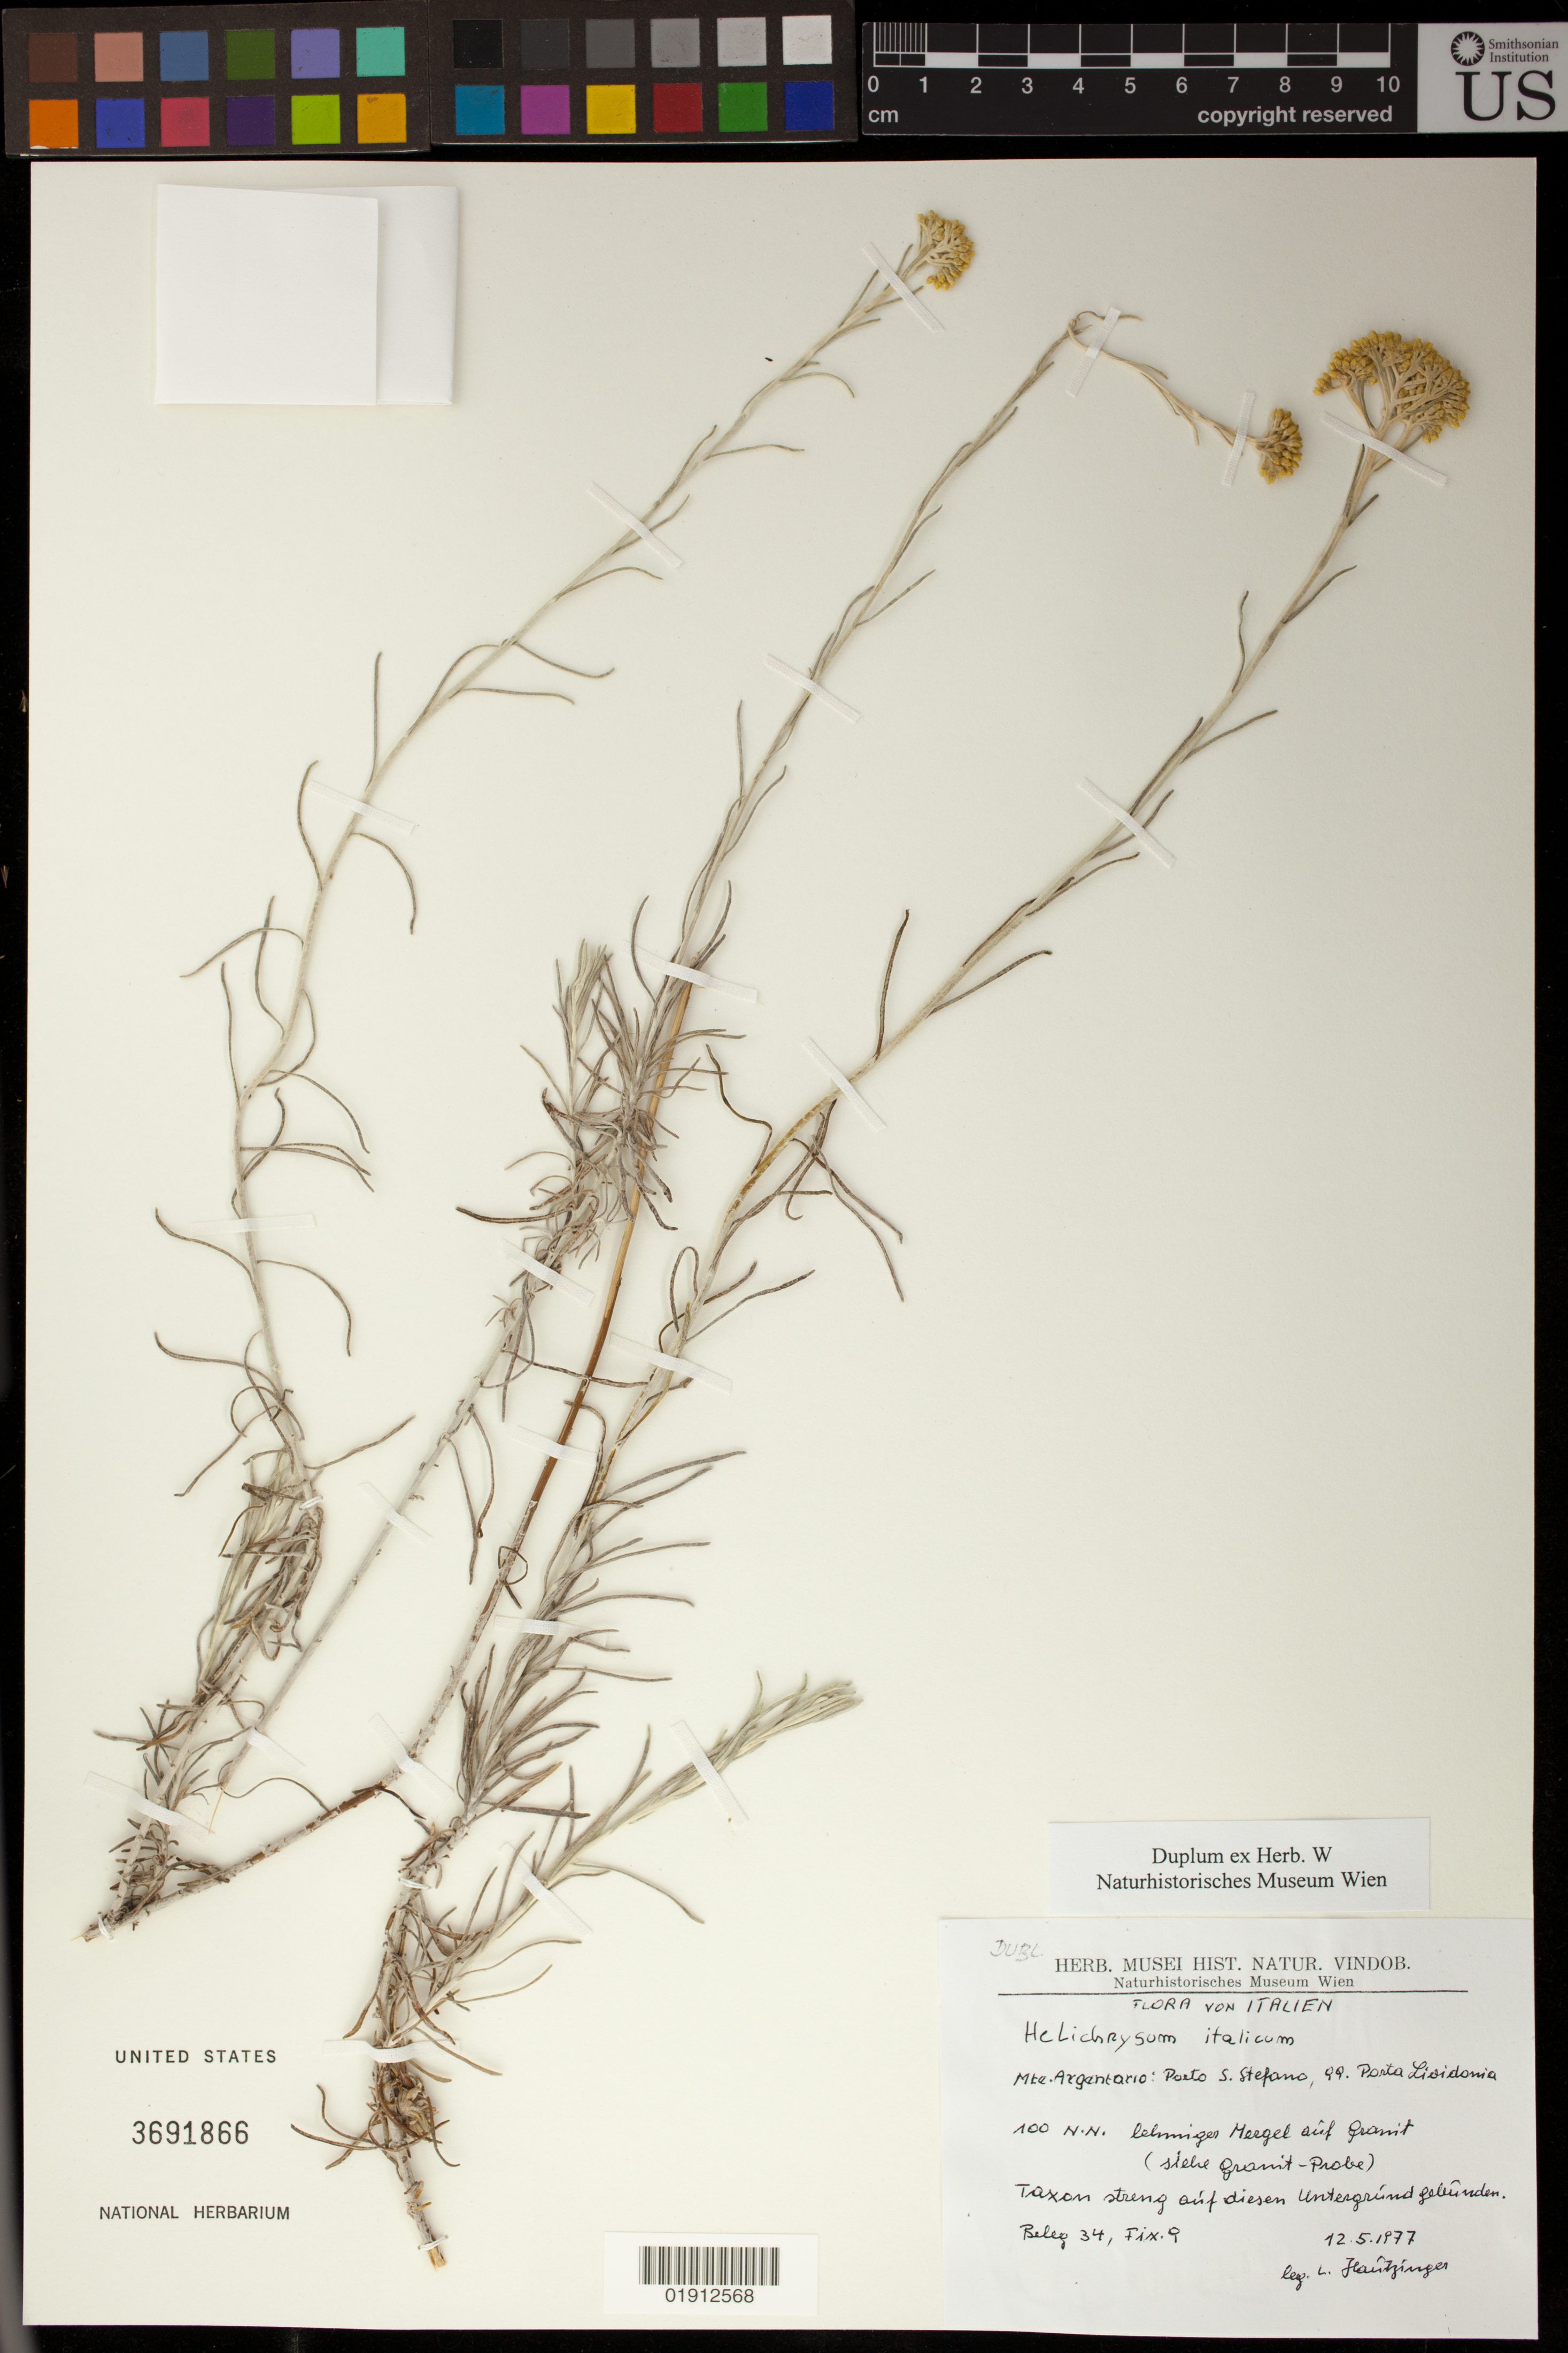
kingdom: Plantae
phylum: Tracheophyta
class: Magnoliopsida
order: Asterales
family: Asteraceae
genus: Helichrysum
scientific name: Helichrysum italicum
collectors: L. Jeantzinger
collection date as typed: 12.5.1977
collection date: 1977-05-12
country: Italy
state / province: Tuscany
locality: Mte. Argentario: Porto S. Stefano, 99. Porta Lividonia.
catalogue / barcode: US 3691866